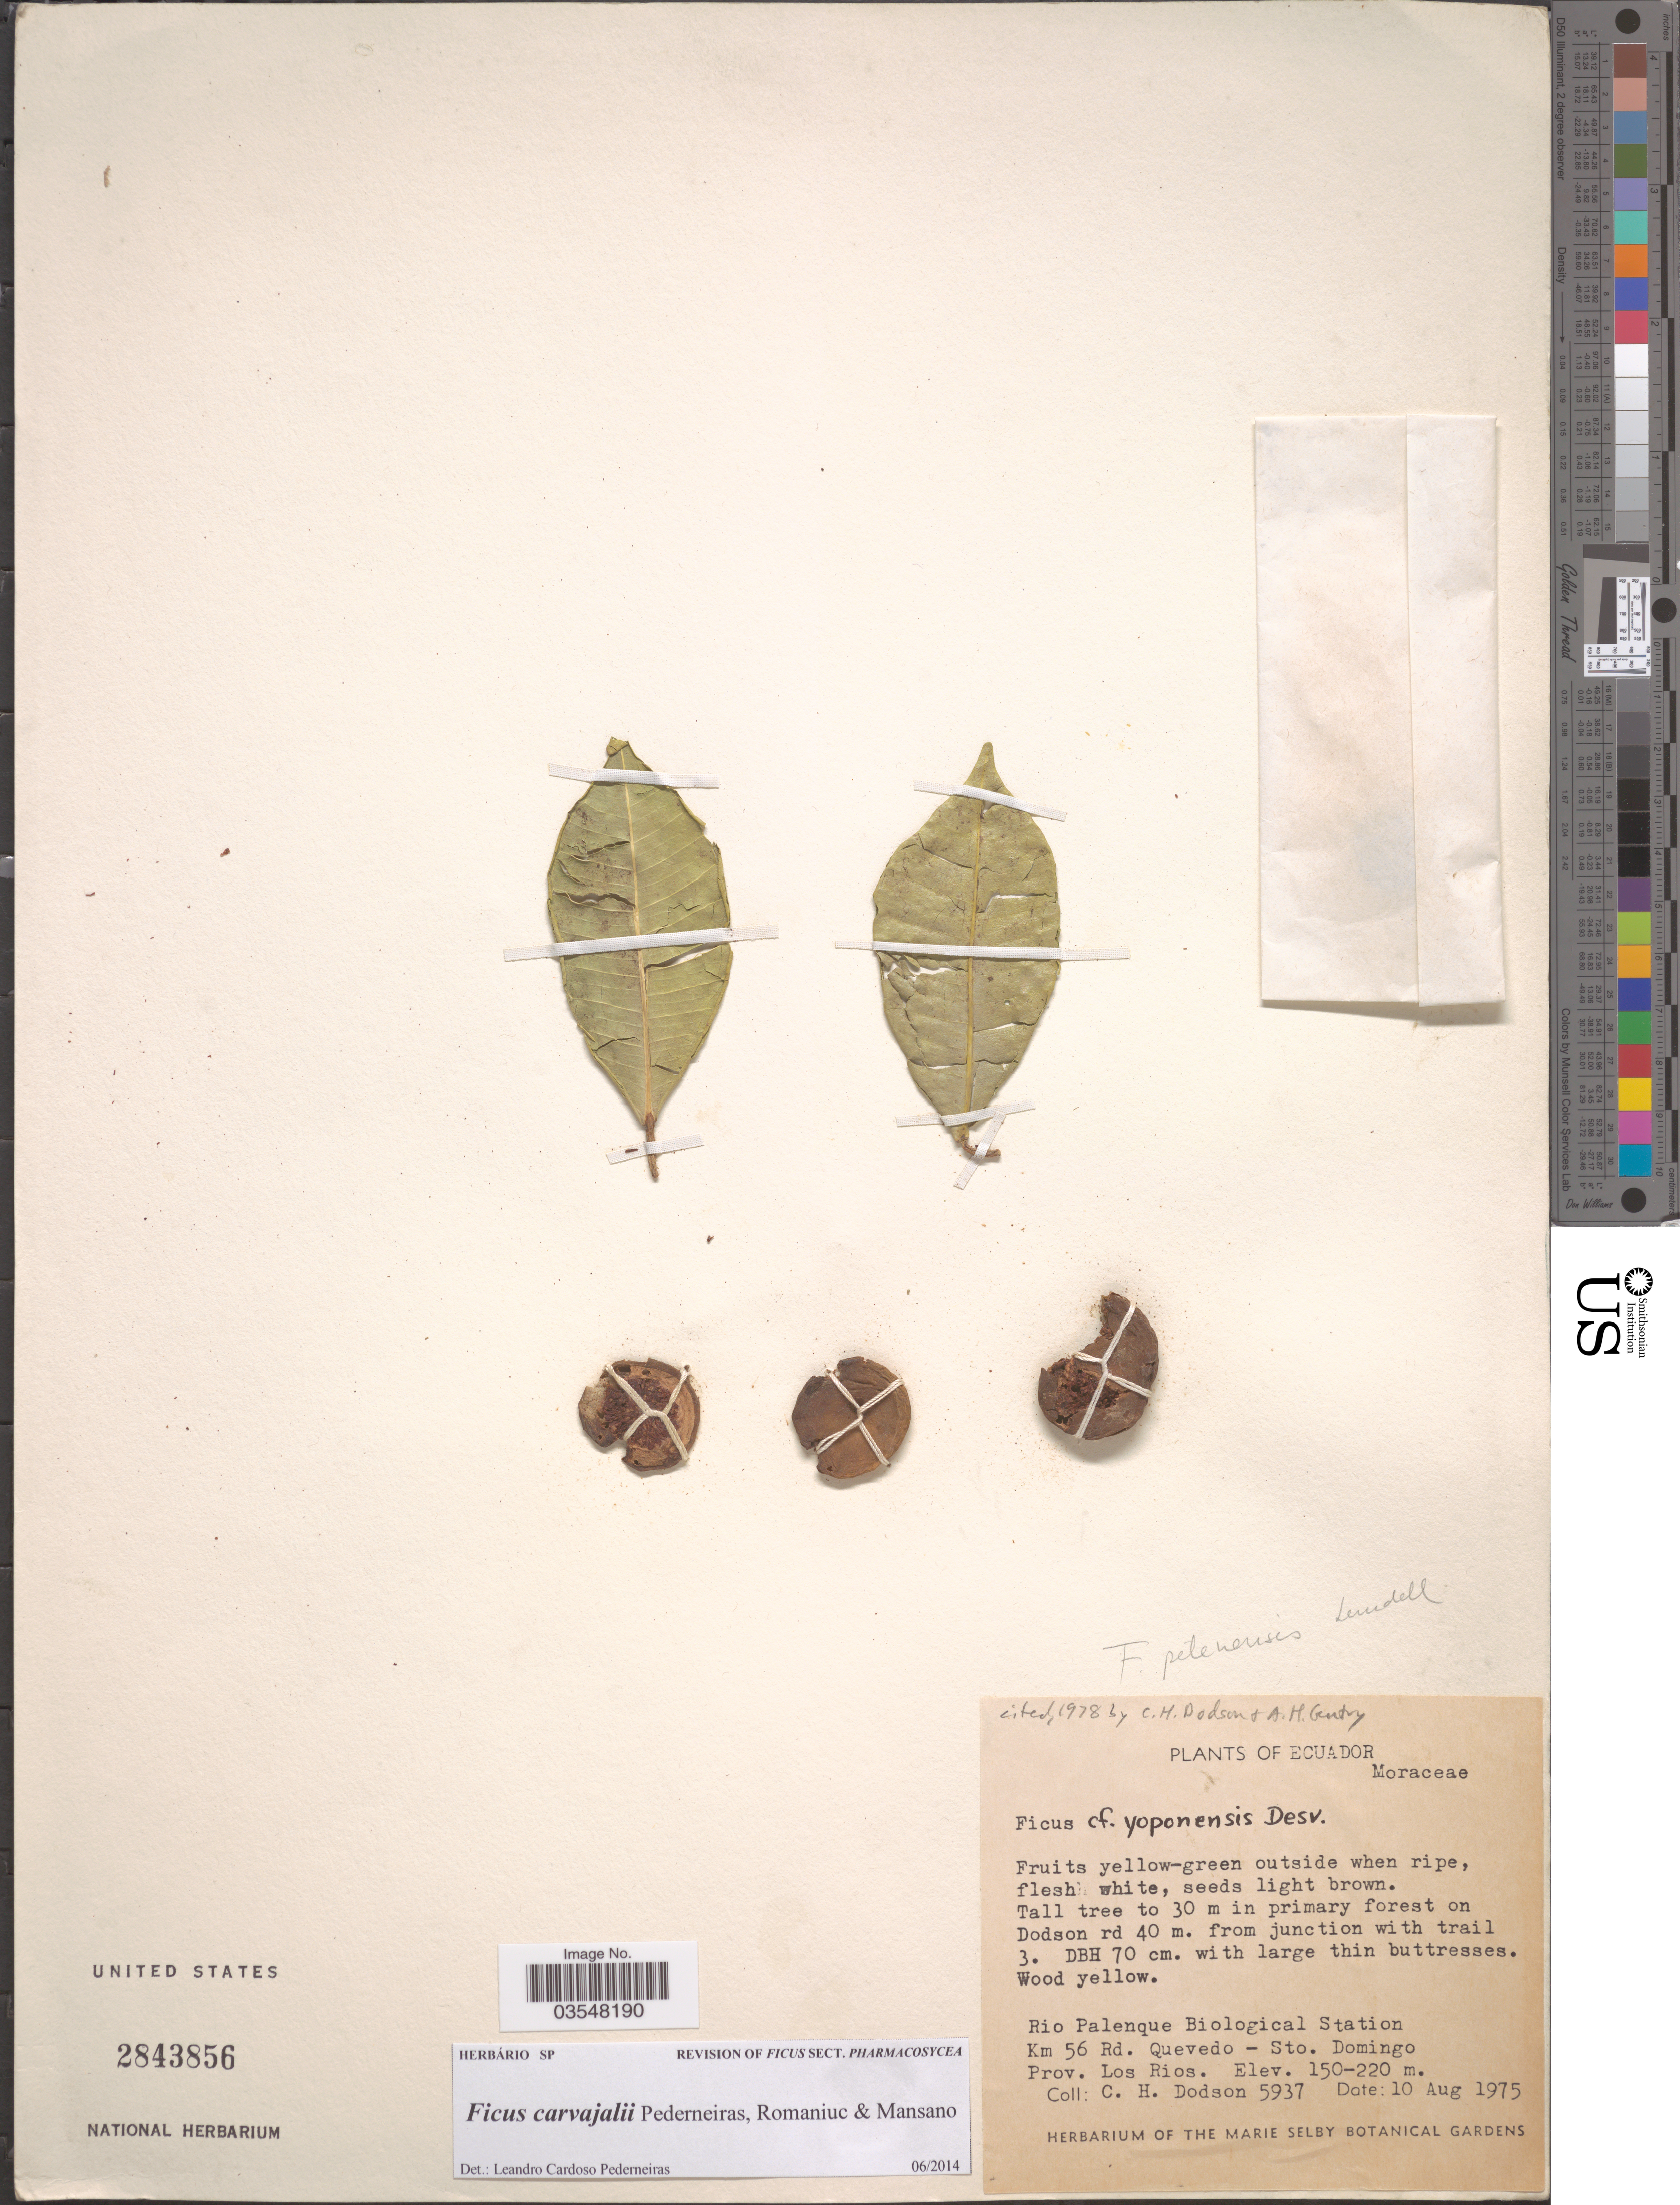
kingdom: Plantae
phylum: Tracheophyta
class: Magnoliopsida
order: Rosales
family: Moraceae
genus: Ficus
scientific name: Ficus carvajalii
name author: Pedern. et al.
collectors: C. H. Dodson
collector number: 5937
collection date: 1975-08-10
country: Ecuador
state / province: Los Ríos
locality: Rio Palenque Biological Station Km 56 Rd. Quevedo - Sto Domingo.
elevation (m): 150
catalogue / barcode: US 2843856